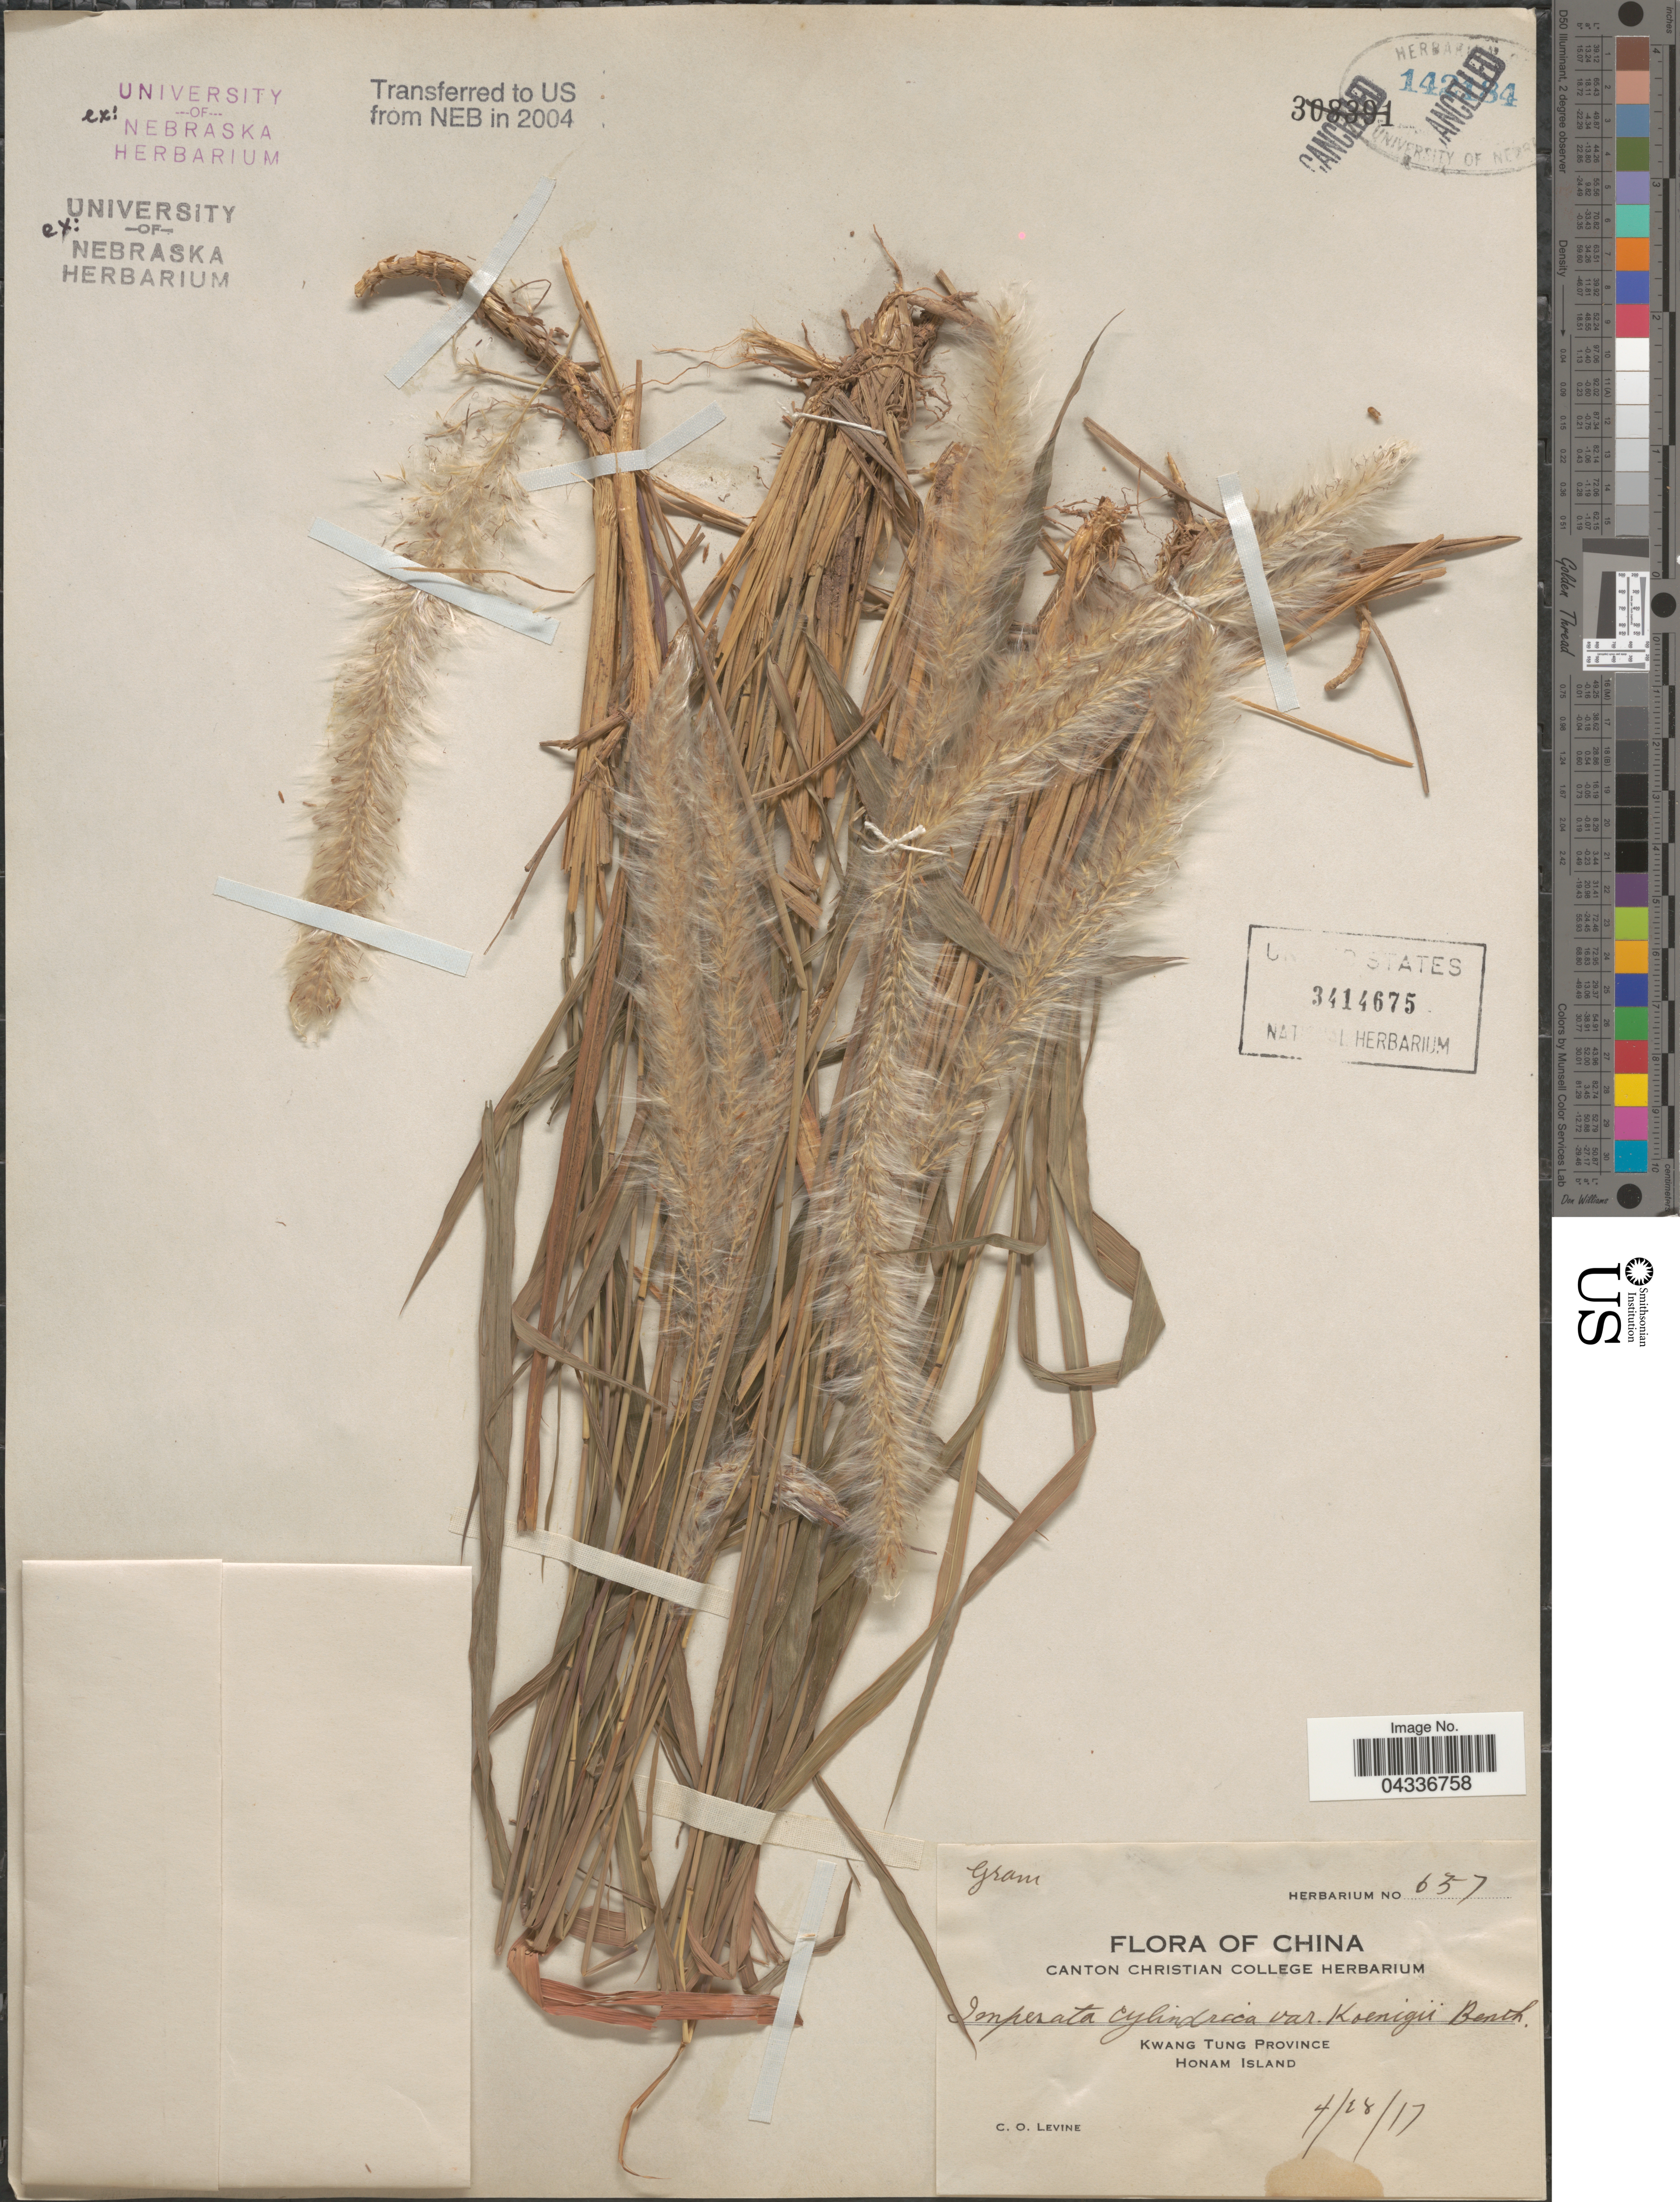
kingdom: Plantae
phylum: Tracheophyta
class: Liliopsida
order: Poales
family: Poaceae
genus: Imperata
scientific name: Imperata cylindrica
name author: (L.) P. Beauv.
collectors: C. O. Levine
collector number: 657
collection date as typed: Transcribed d/m/y: 28/4/17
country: China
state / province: Guangdong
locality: Kwang Tung Province. Honam Island.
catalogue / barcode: US 3414675